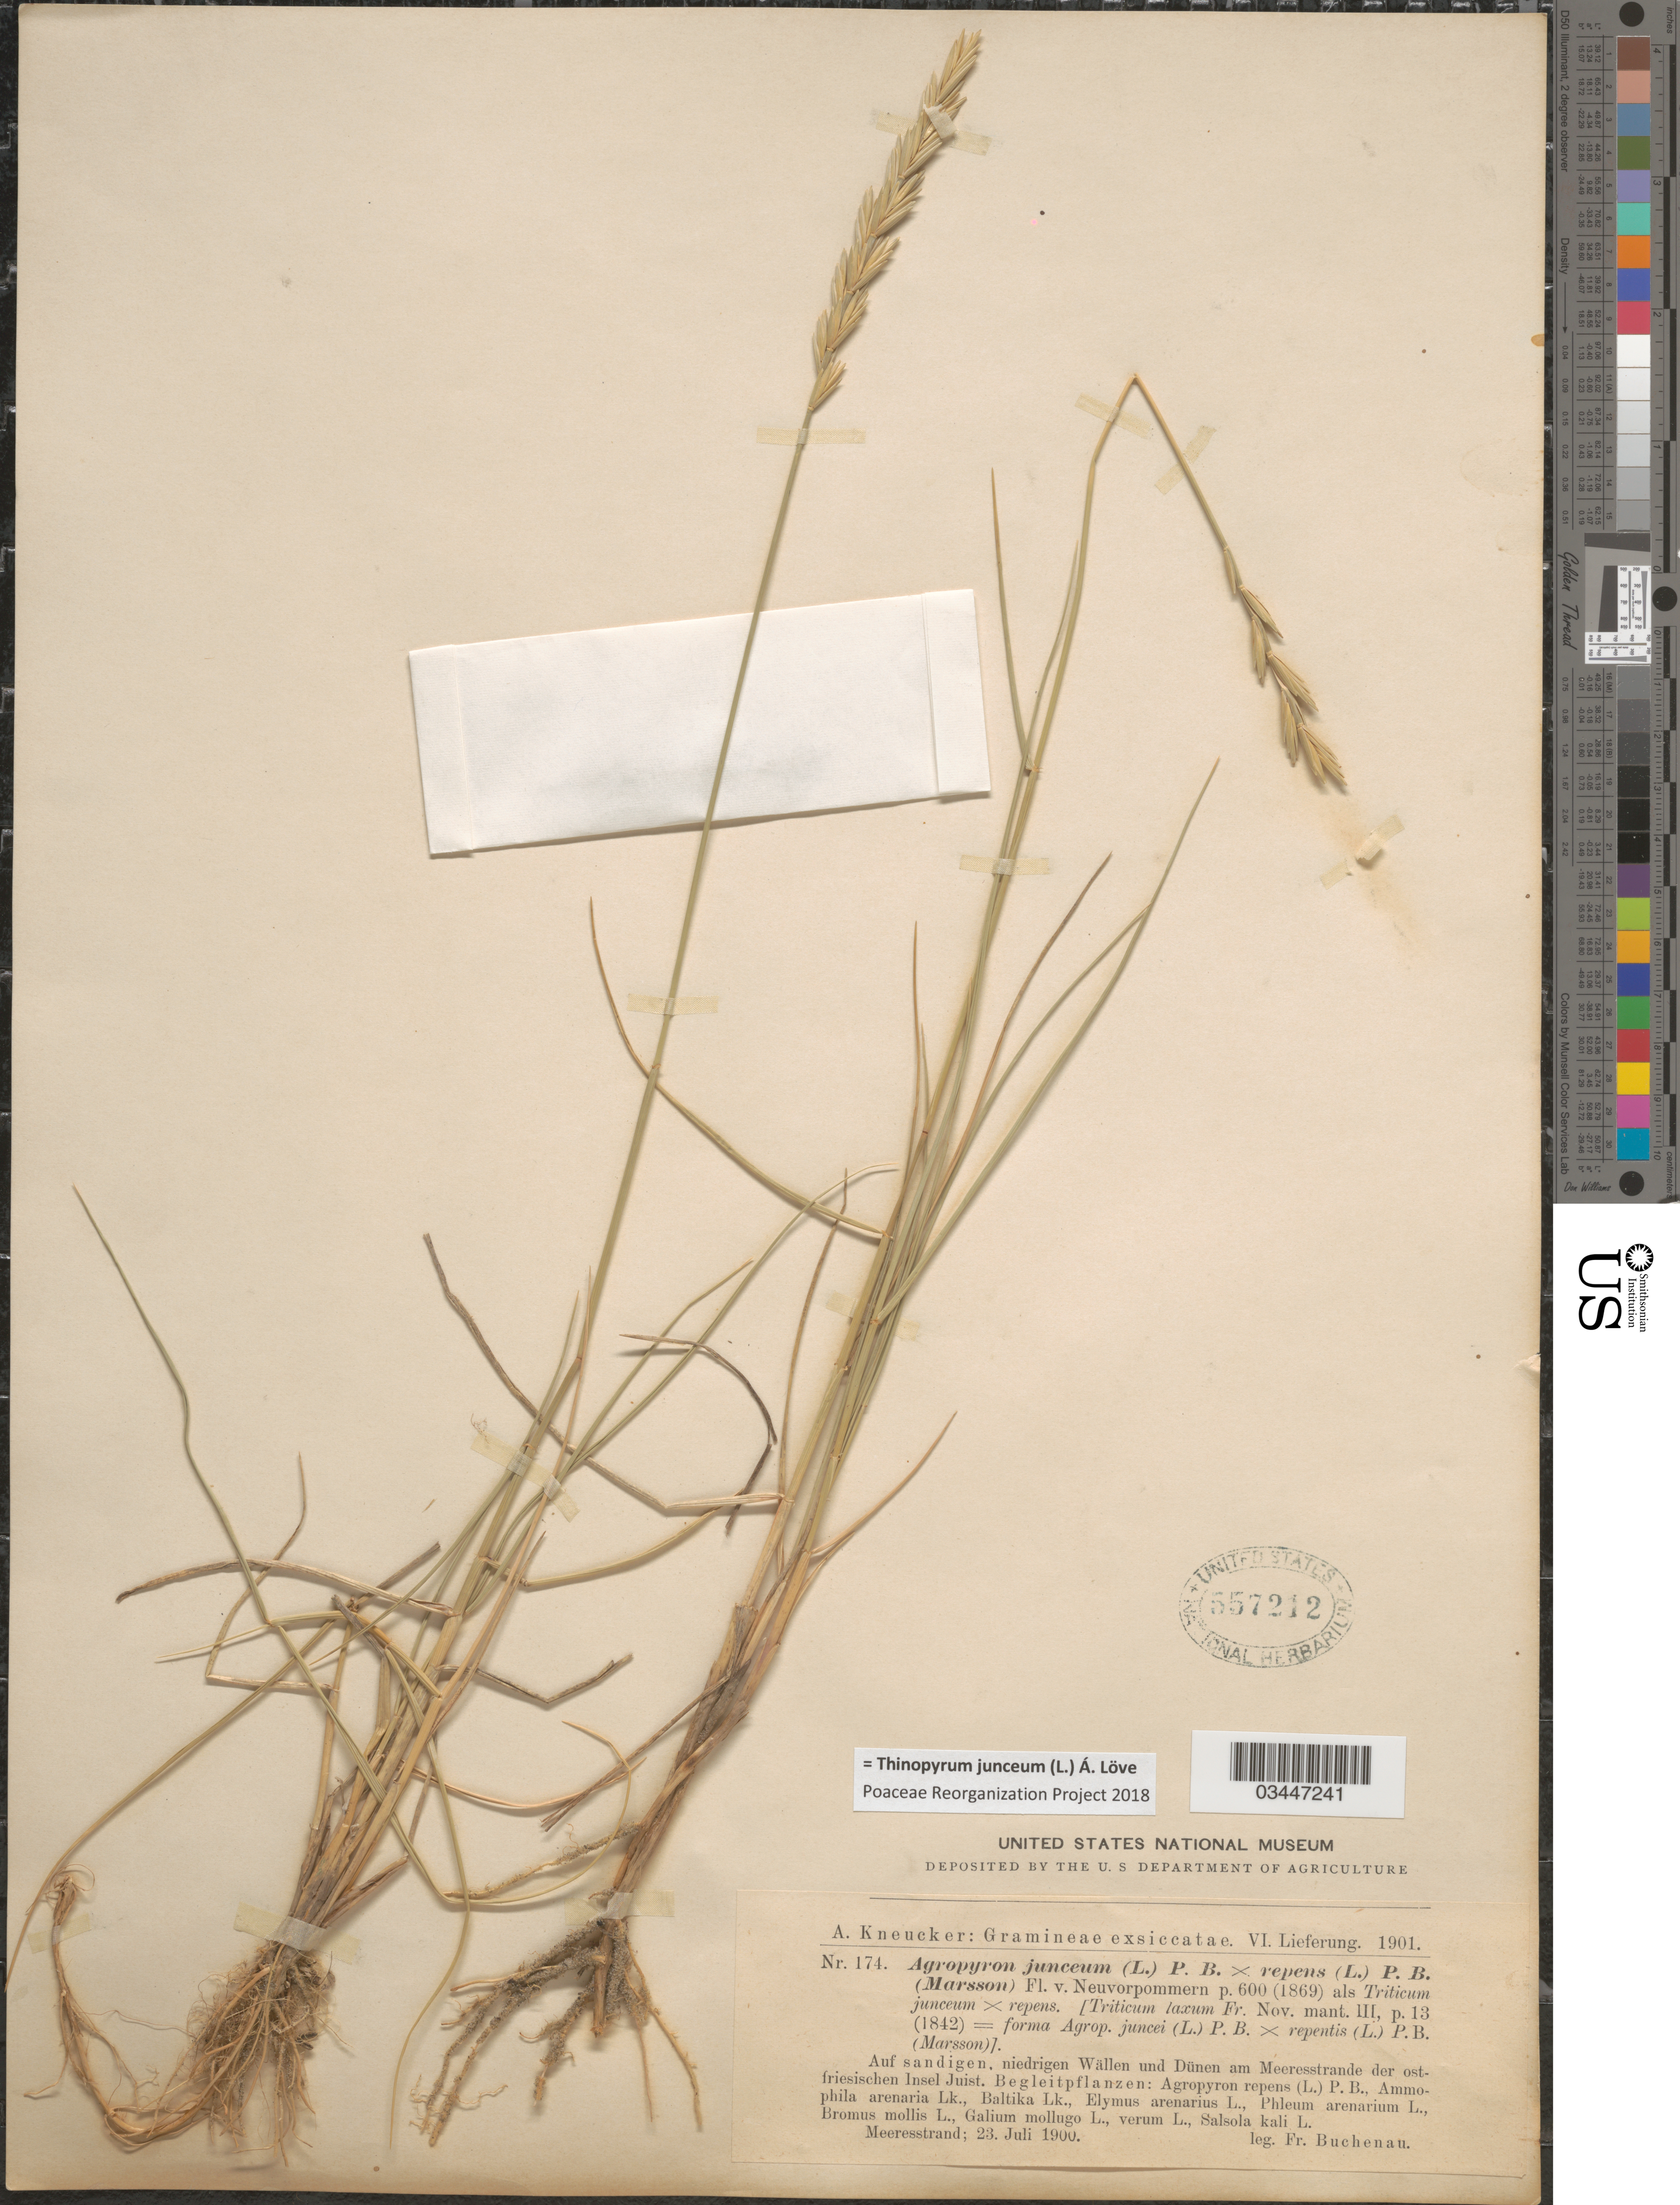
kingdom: Plantae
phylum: Tracheophyta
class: Liliopsida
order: Poales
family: Poaceae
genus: Thinopyrum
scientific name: Thinopyrum junceum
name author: (L.) Á. Löve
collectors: F. Buchenau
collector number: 174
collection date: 1900-07-23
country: Germany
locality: Auf sandigen. niedrigen Wällen und Dünen am Meeresstrande der ostfriesischen Insel Juist.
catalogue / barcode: US 557212